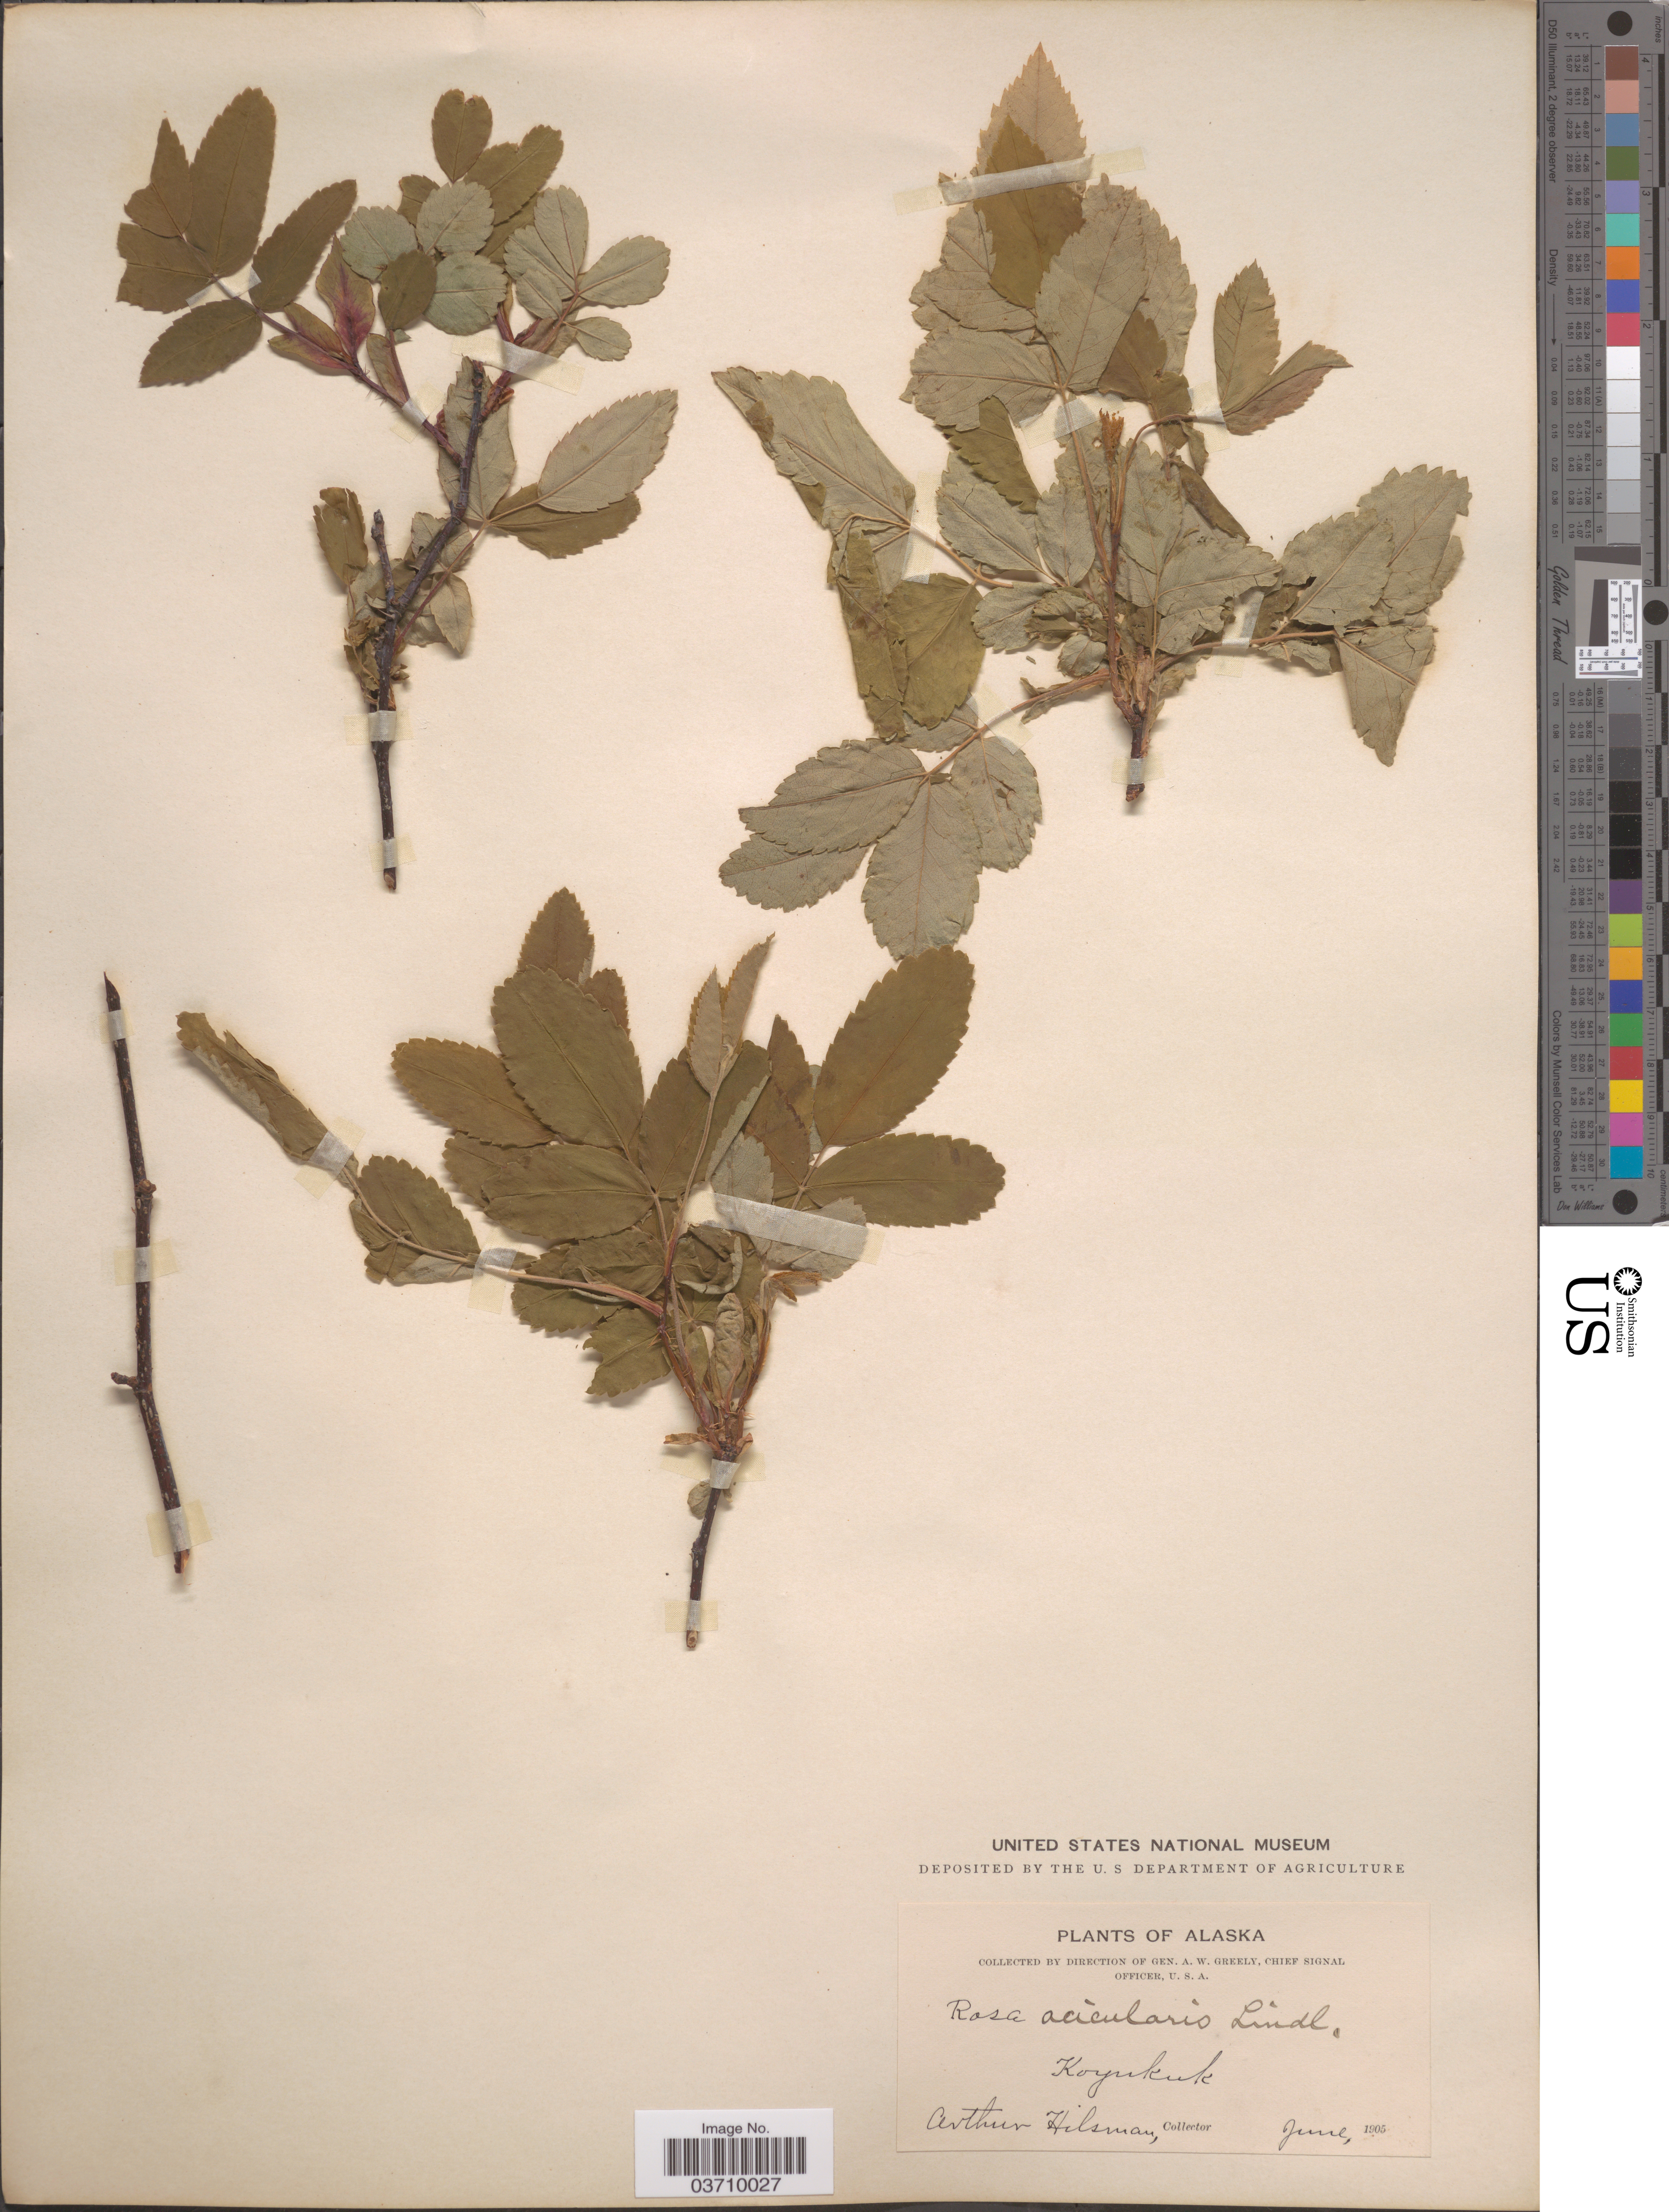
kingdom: Plantae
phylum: Tracheophyta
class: Magnoliopsida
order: Rosales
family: Rosaceae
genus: Rosa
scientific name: Rosa acicularis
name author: Lindl.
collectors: A. Hilsman & A. Greeley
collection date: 1905-06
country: United States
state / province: Alaska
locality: Koyukuk.